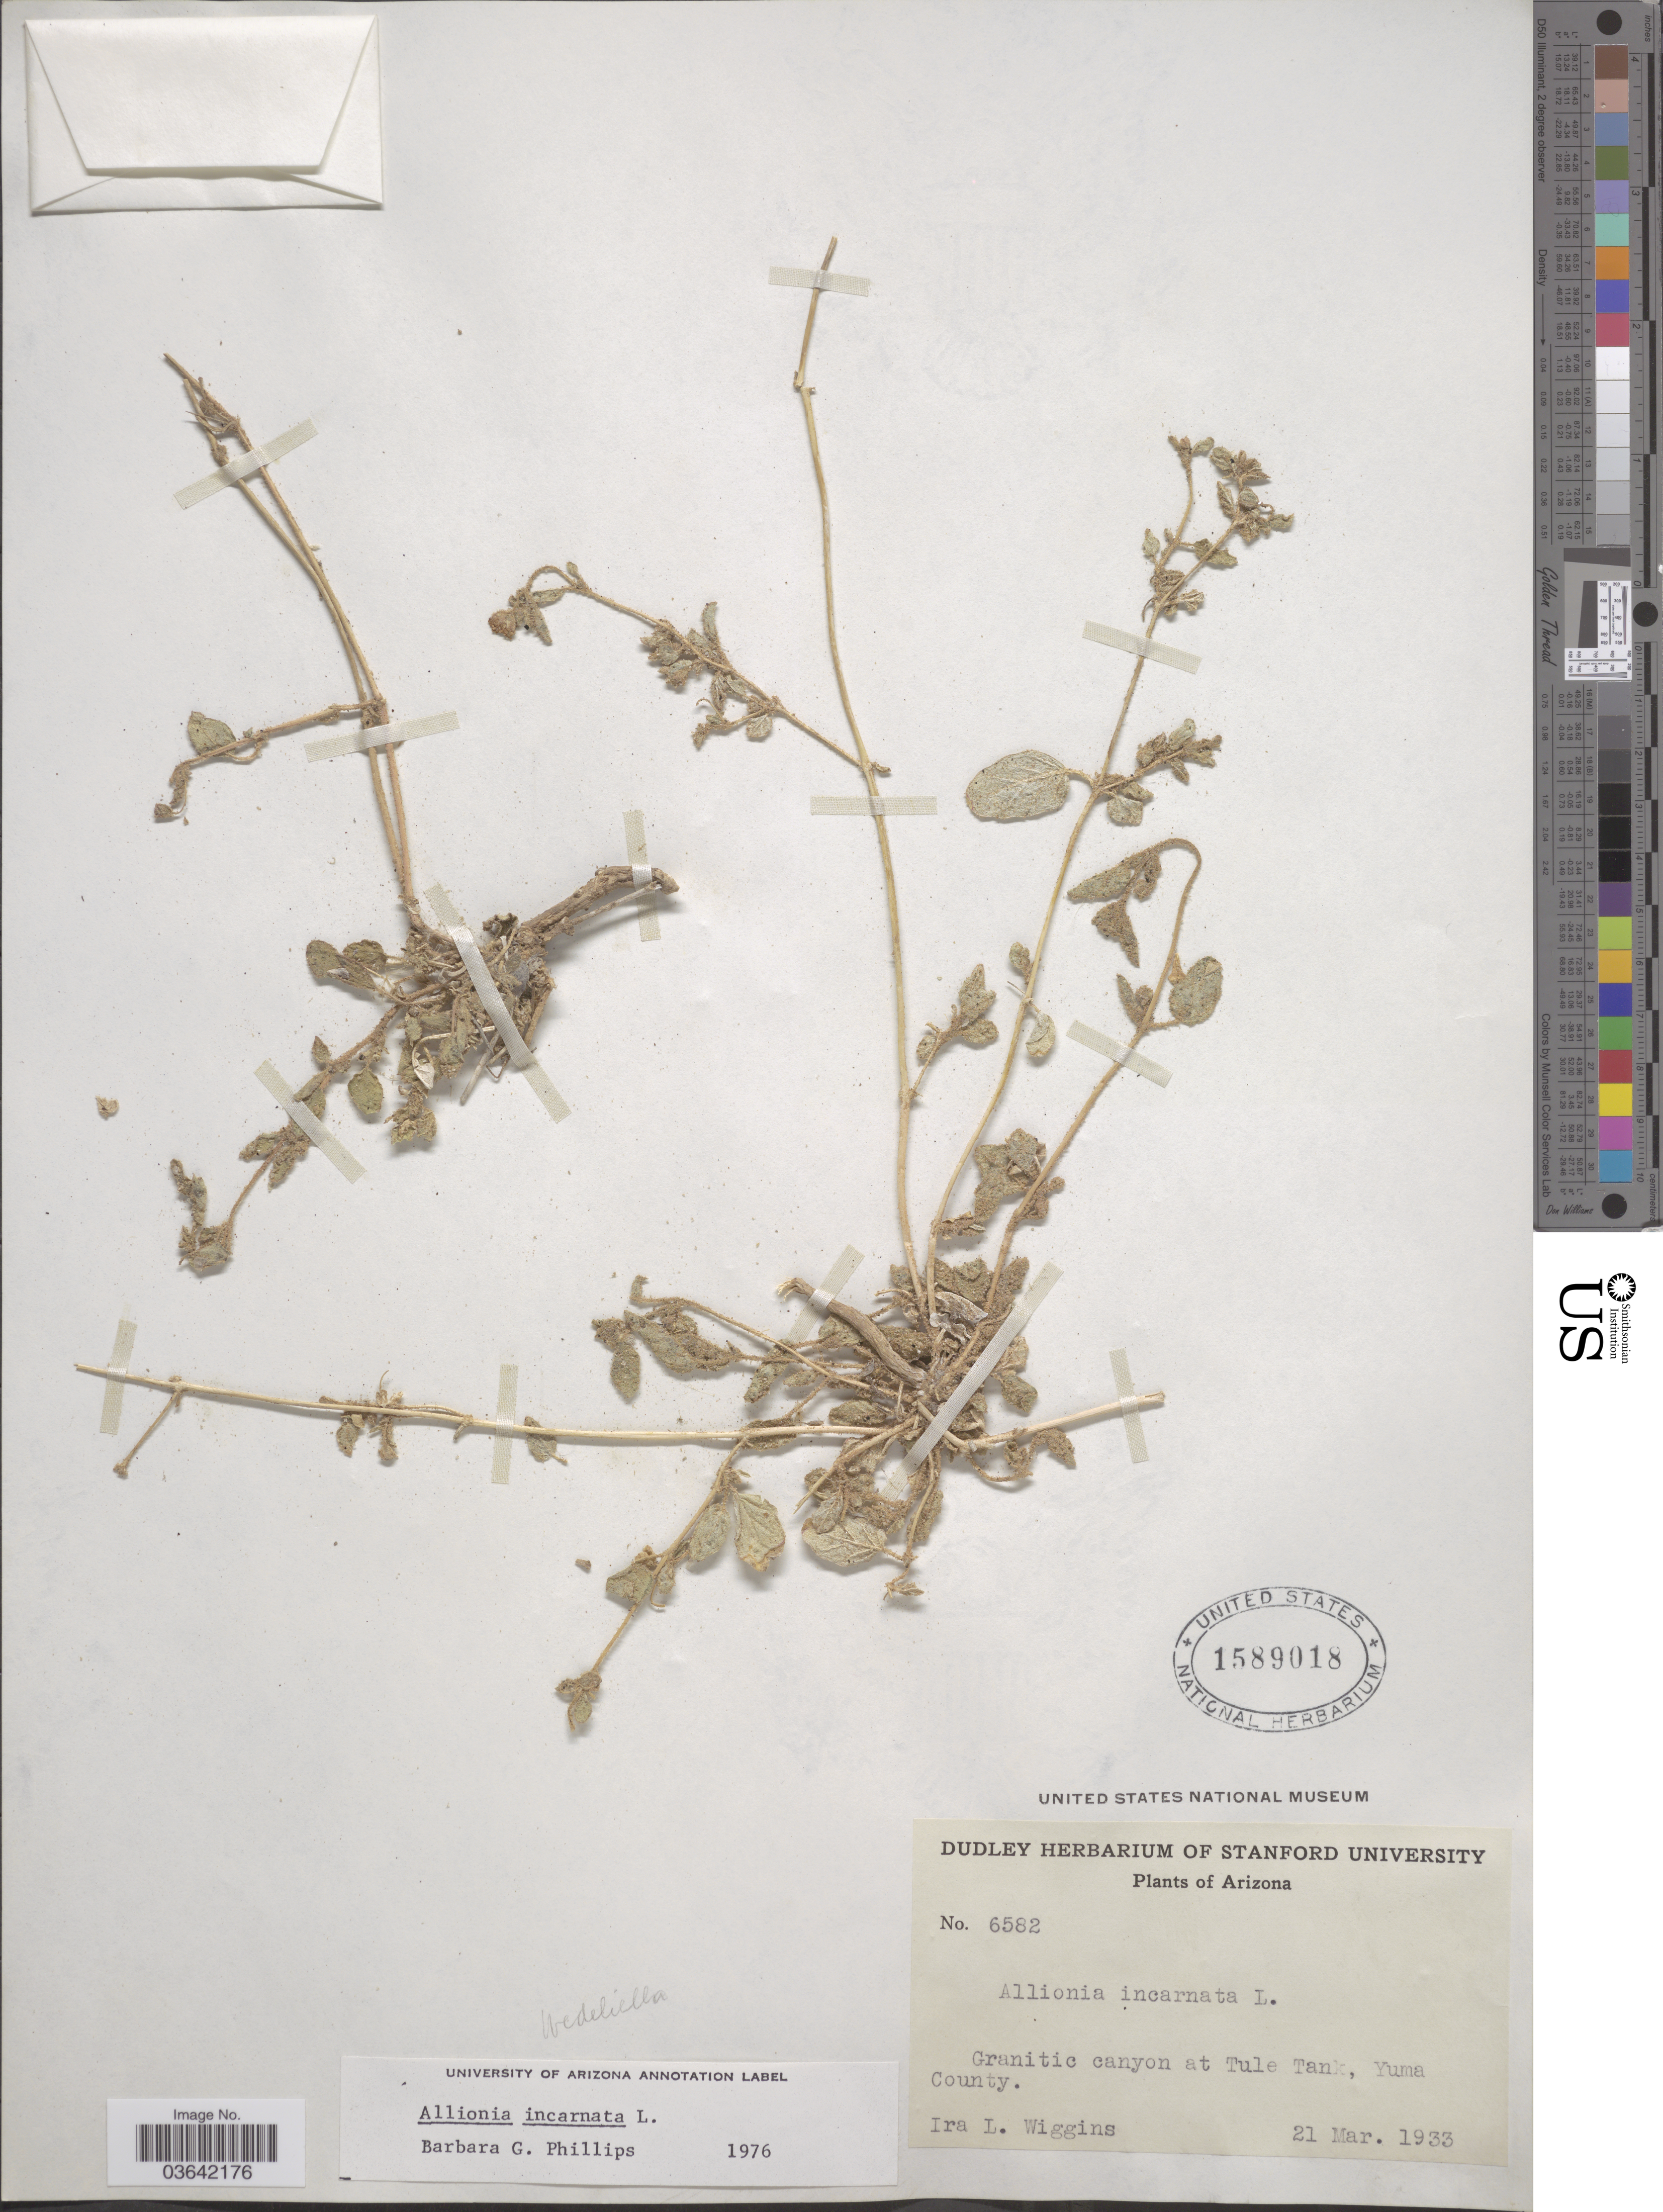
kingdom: Plantae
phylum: Tracheophyta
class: Magnoliopsida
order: Caryophyllales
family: Nyctaginaceae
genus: Allionia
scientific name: Allionia incarnata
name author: L.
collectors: I. L. Wiggins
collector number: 6582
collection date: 1933-03-21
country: United States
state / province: Arizona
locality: Granitic canyon at Tule Tank, Yuma County.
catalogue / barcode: US 1589018